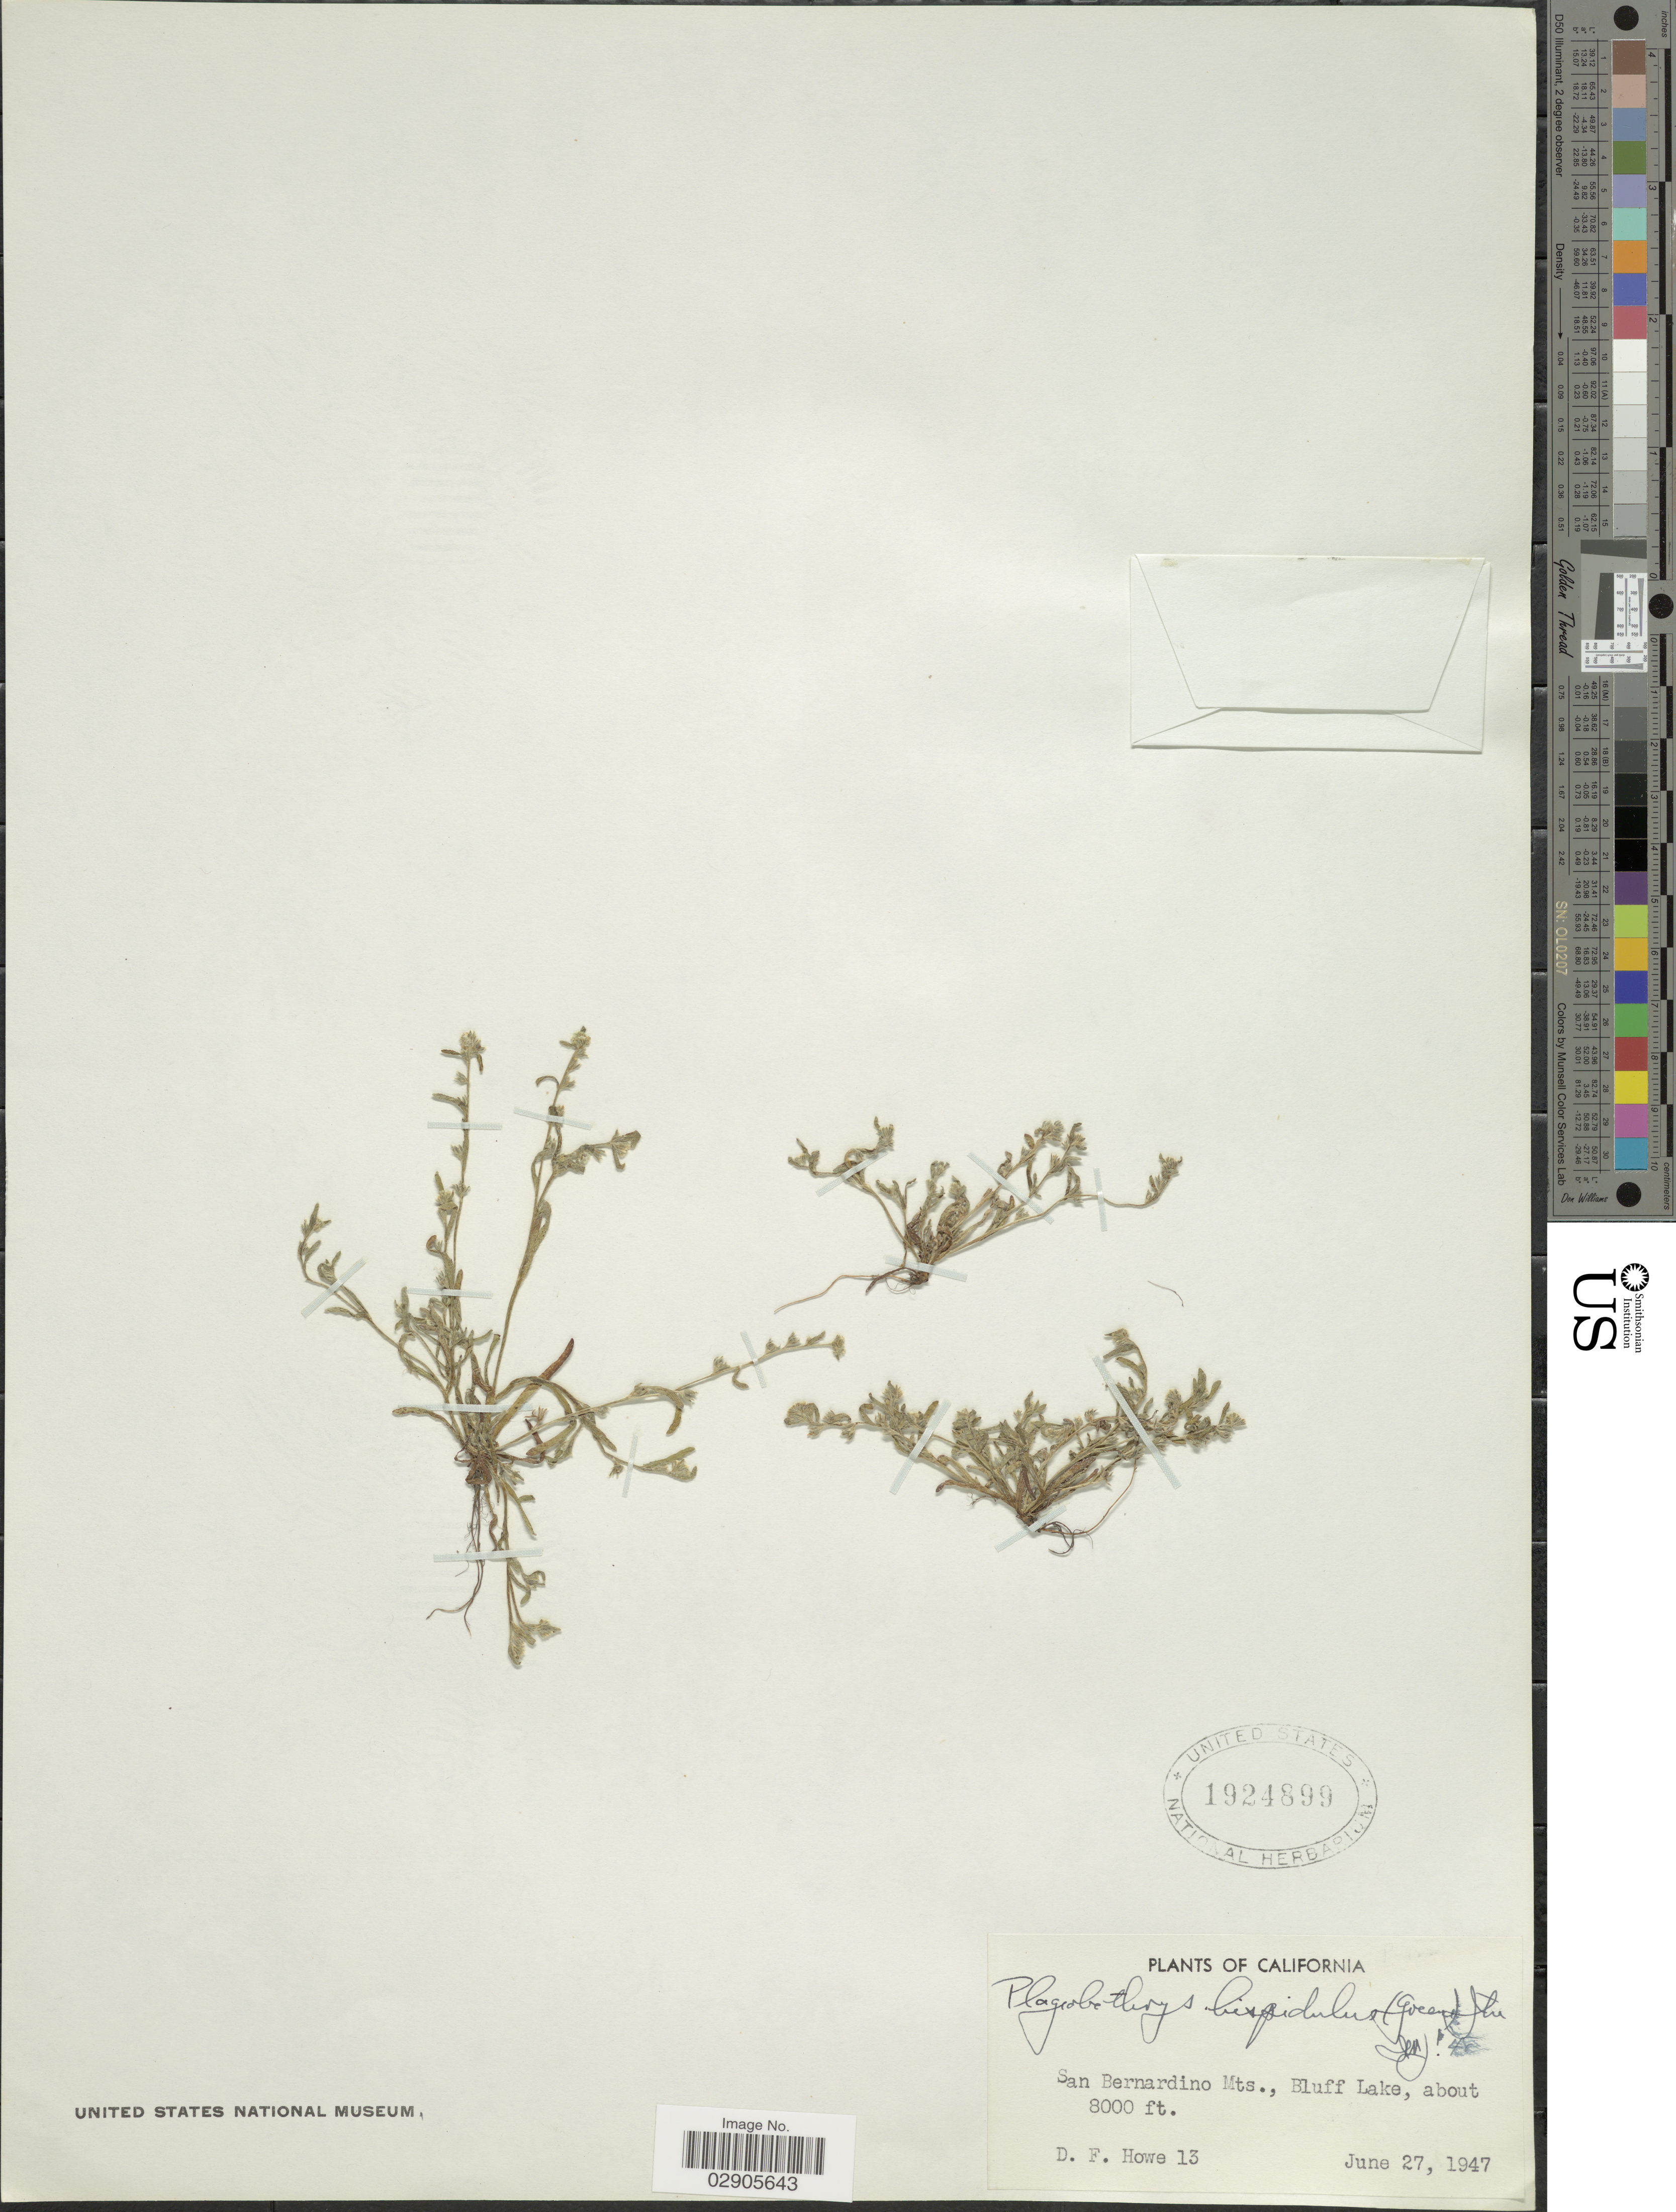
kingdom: Plantae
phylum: Tracheophyta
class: Magnoliopsida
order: Boraginales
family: Boraginaceae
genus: Plagiobothrys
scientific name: Plagiobothrys hispidulus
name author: (Greene) I.M. Johnst.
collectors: D. Howe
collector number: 13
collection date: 1947-06-27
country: United States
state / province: California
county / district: San Bernardino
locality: San Bernardino Mts., Bluff Lake.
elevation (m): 2438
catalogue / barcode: US 1924899